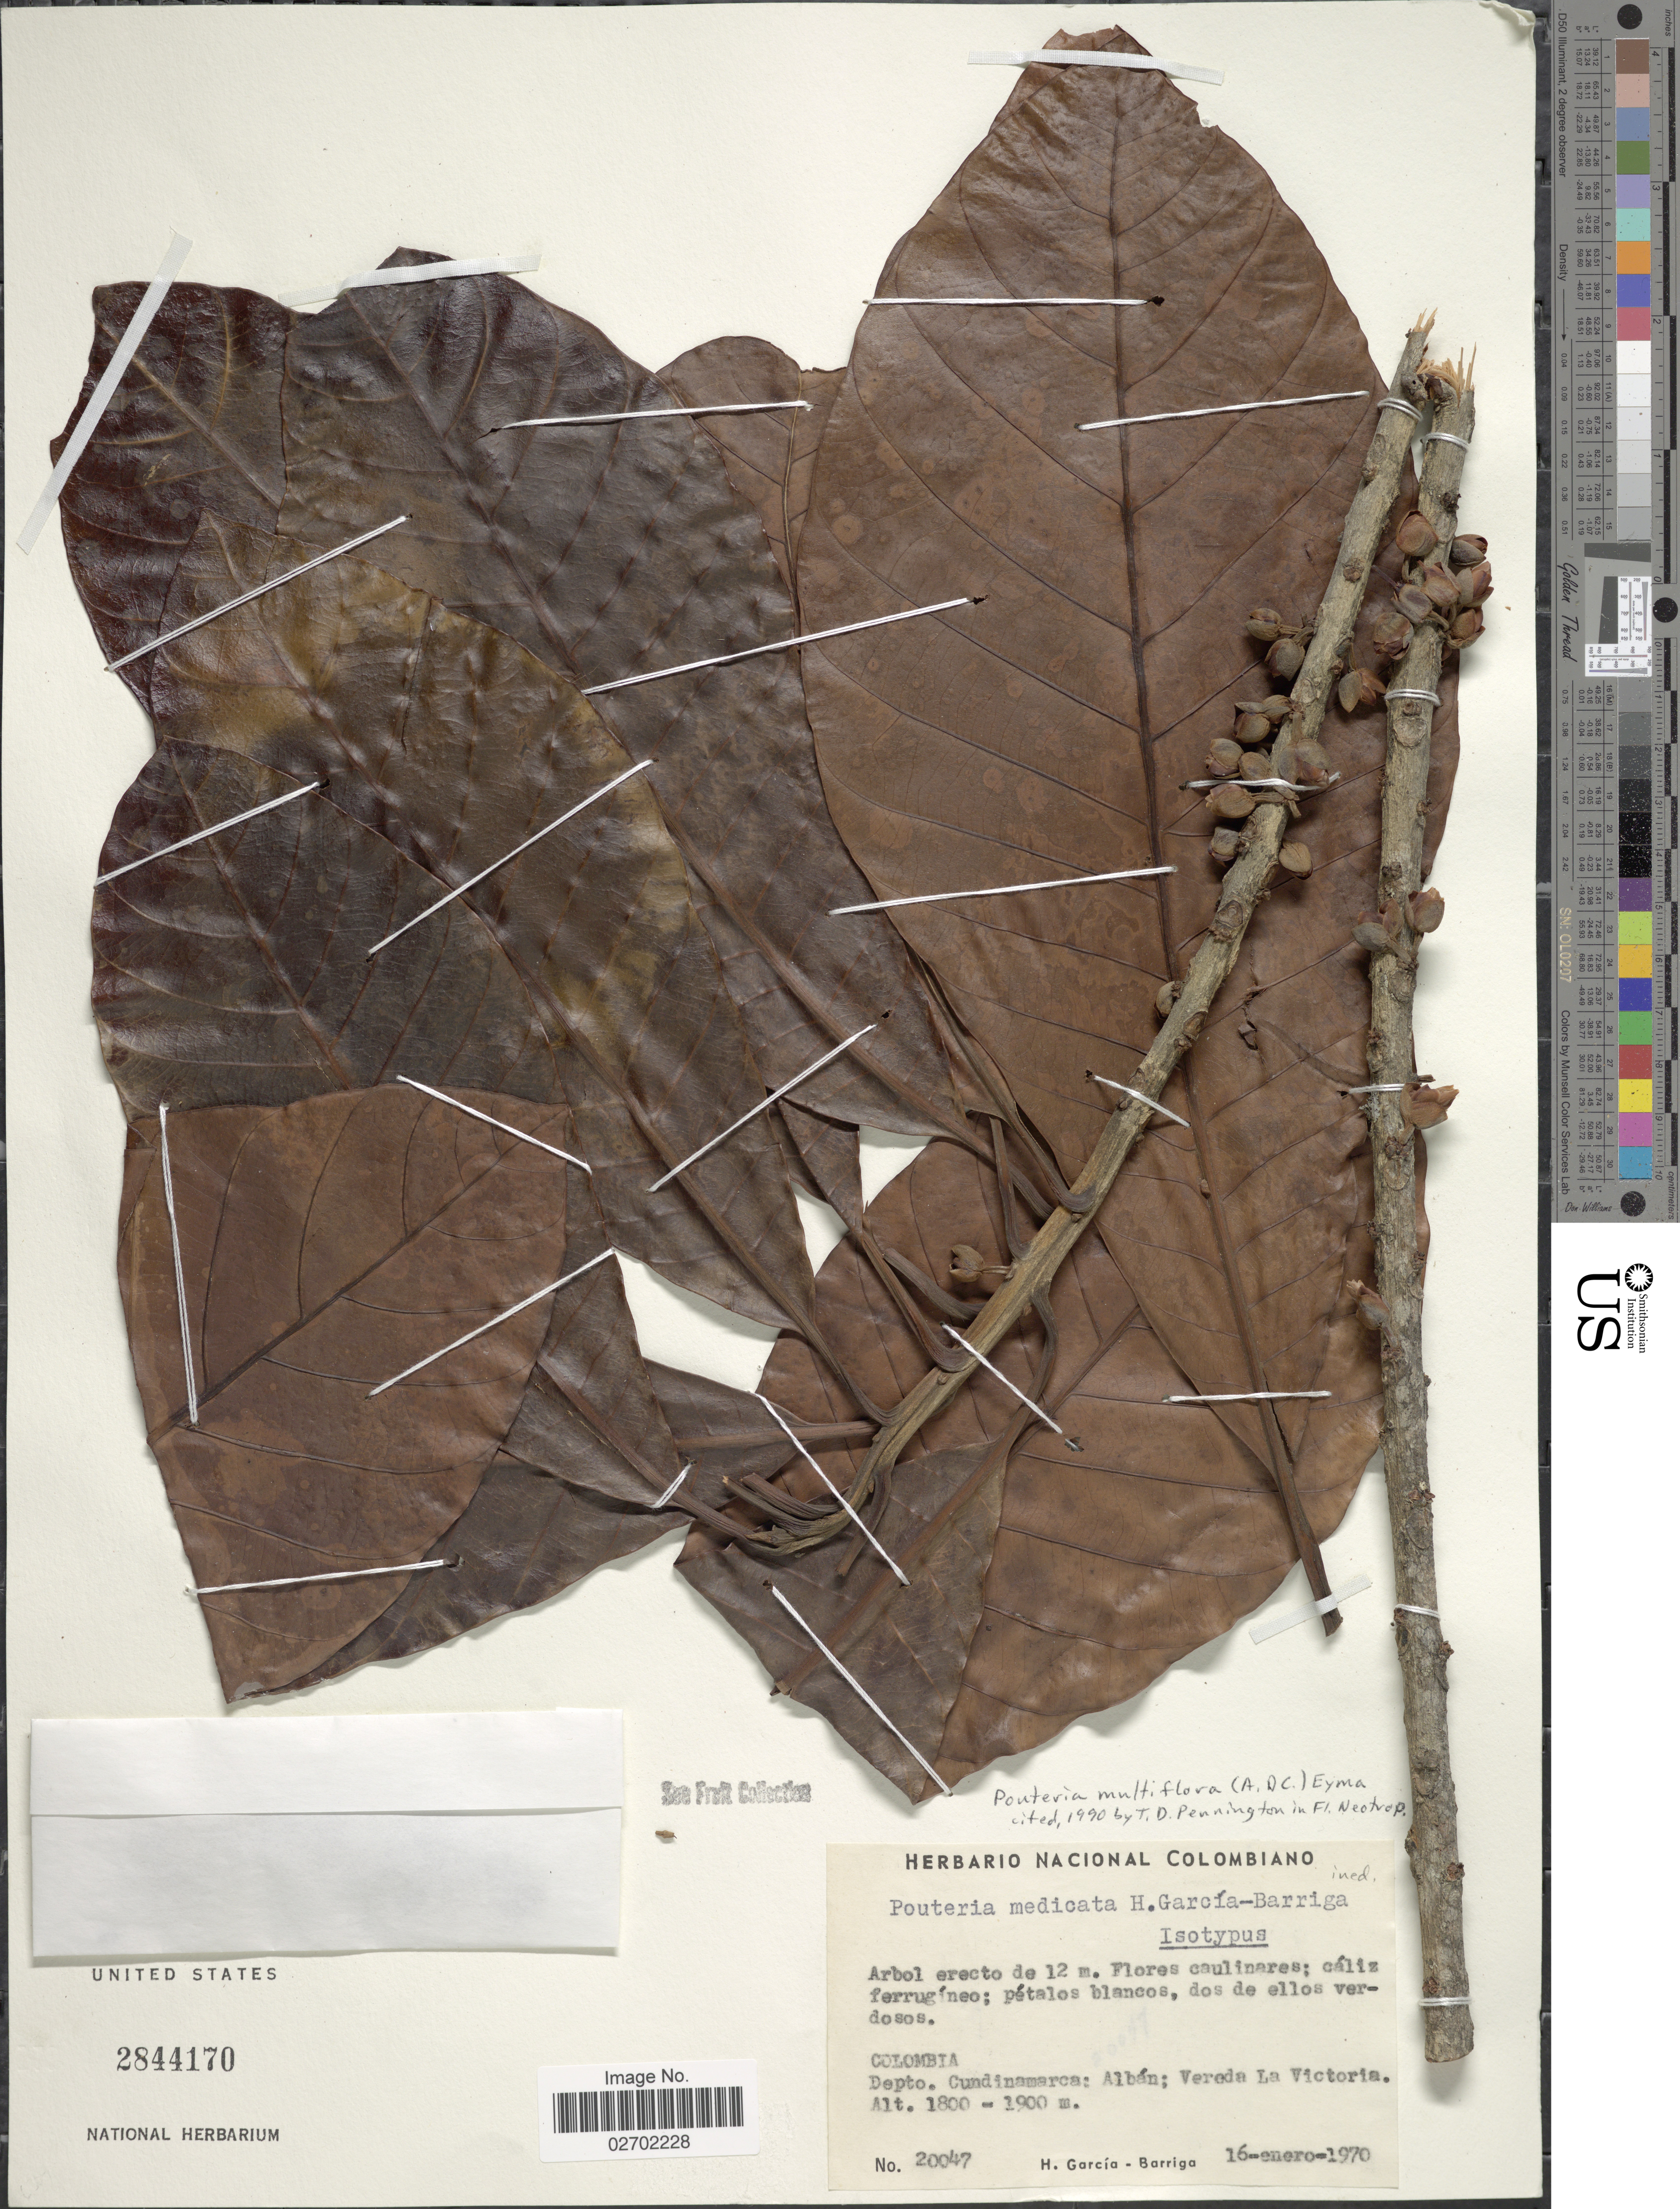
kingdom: Plantae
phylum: Tracheophyta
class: Magnoliopsida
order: Ericales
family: Sapotaceae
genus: Pouteria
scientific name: Pouteria multiflora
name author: (A. DC.) Eyma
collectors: H. García Barriga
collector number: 20047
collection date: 1970-01-16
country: Colombia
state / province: Cundinamarca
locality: Department: Albán; Vereda La Victoria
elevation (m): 1800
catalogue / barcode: US 2844170